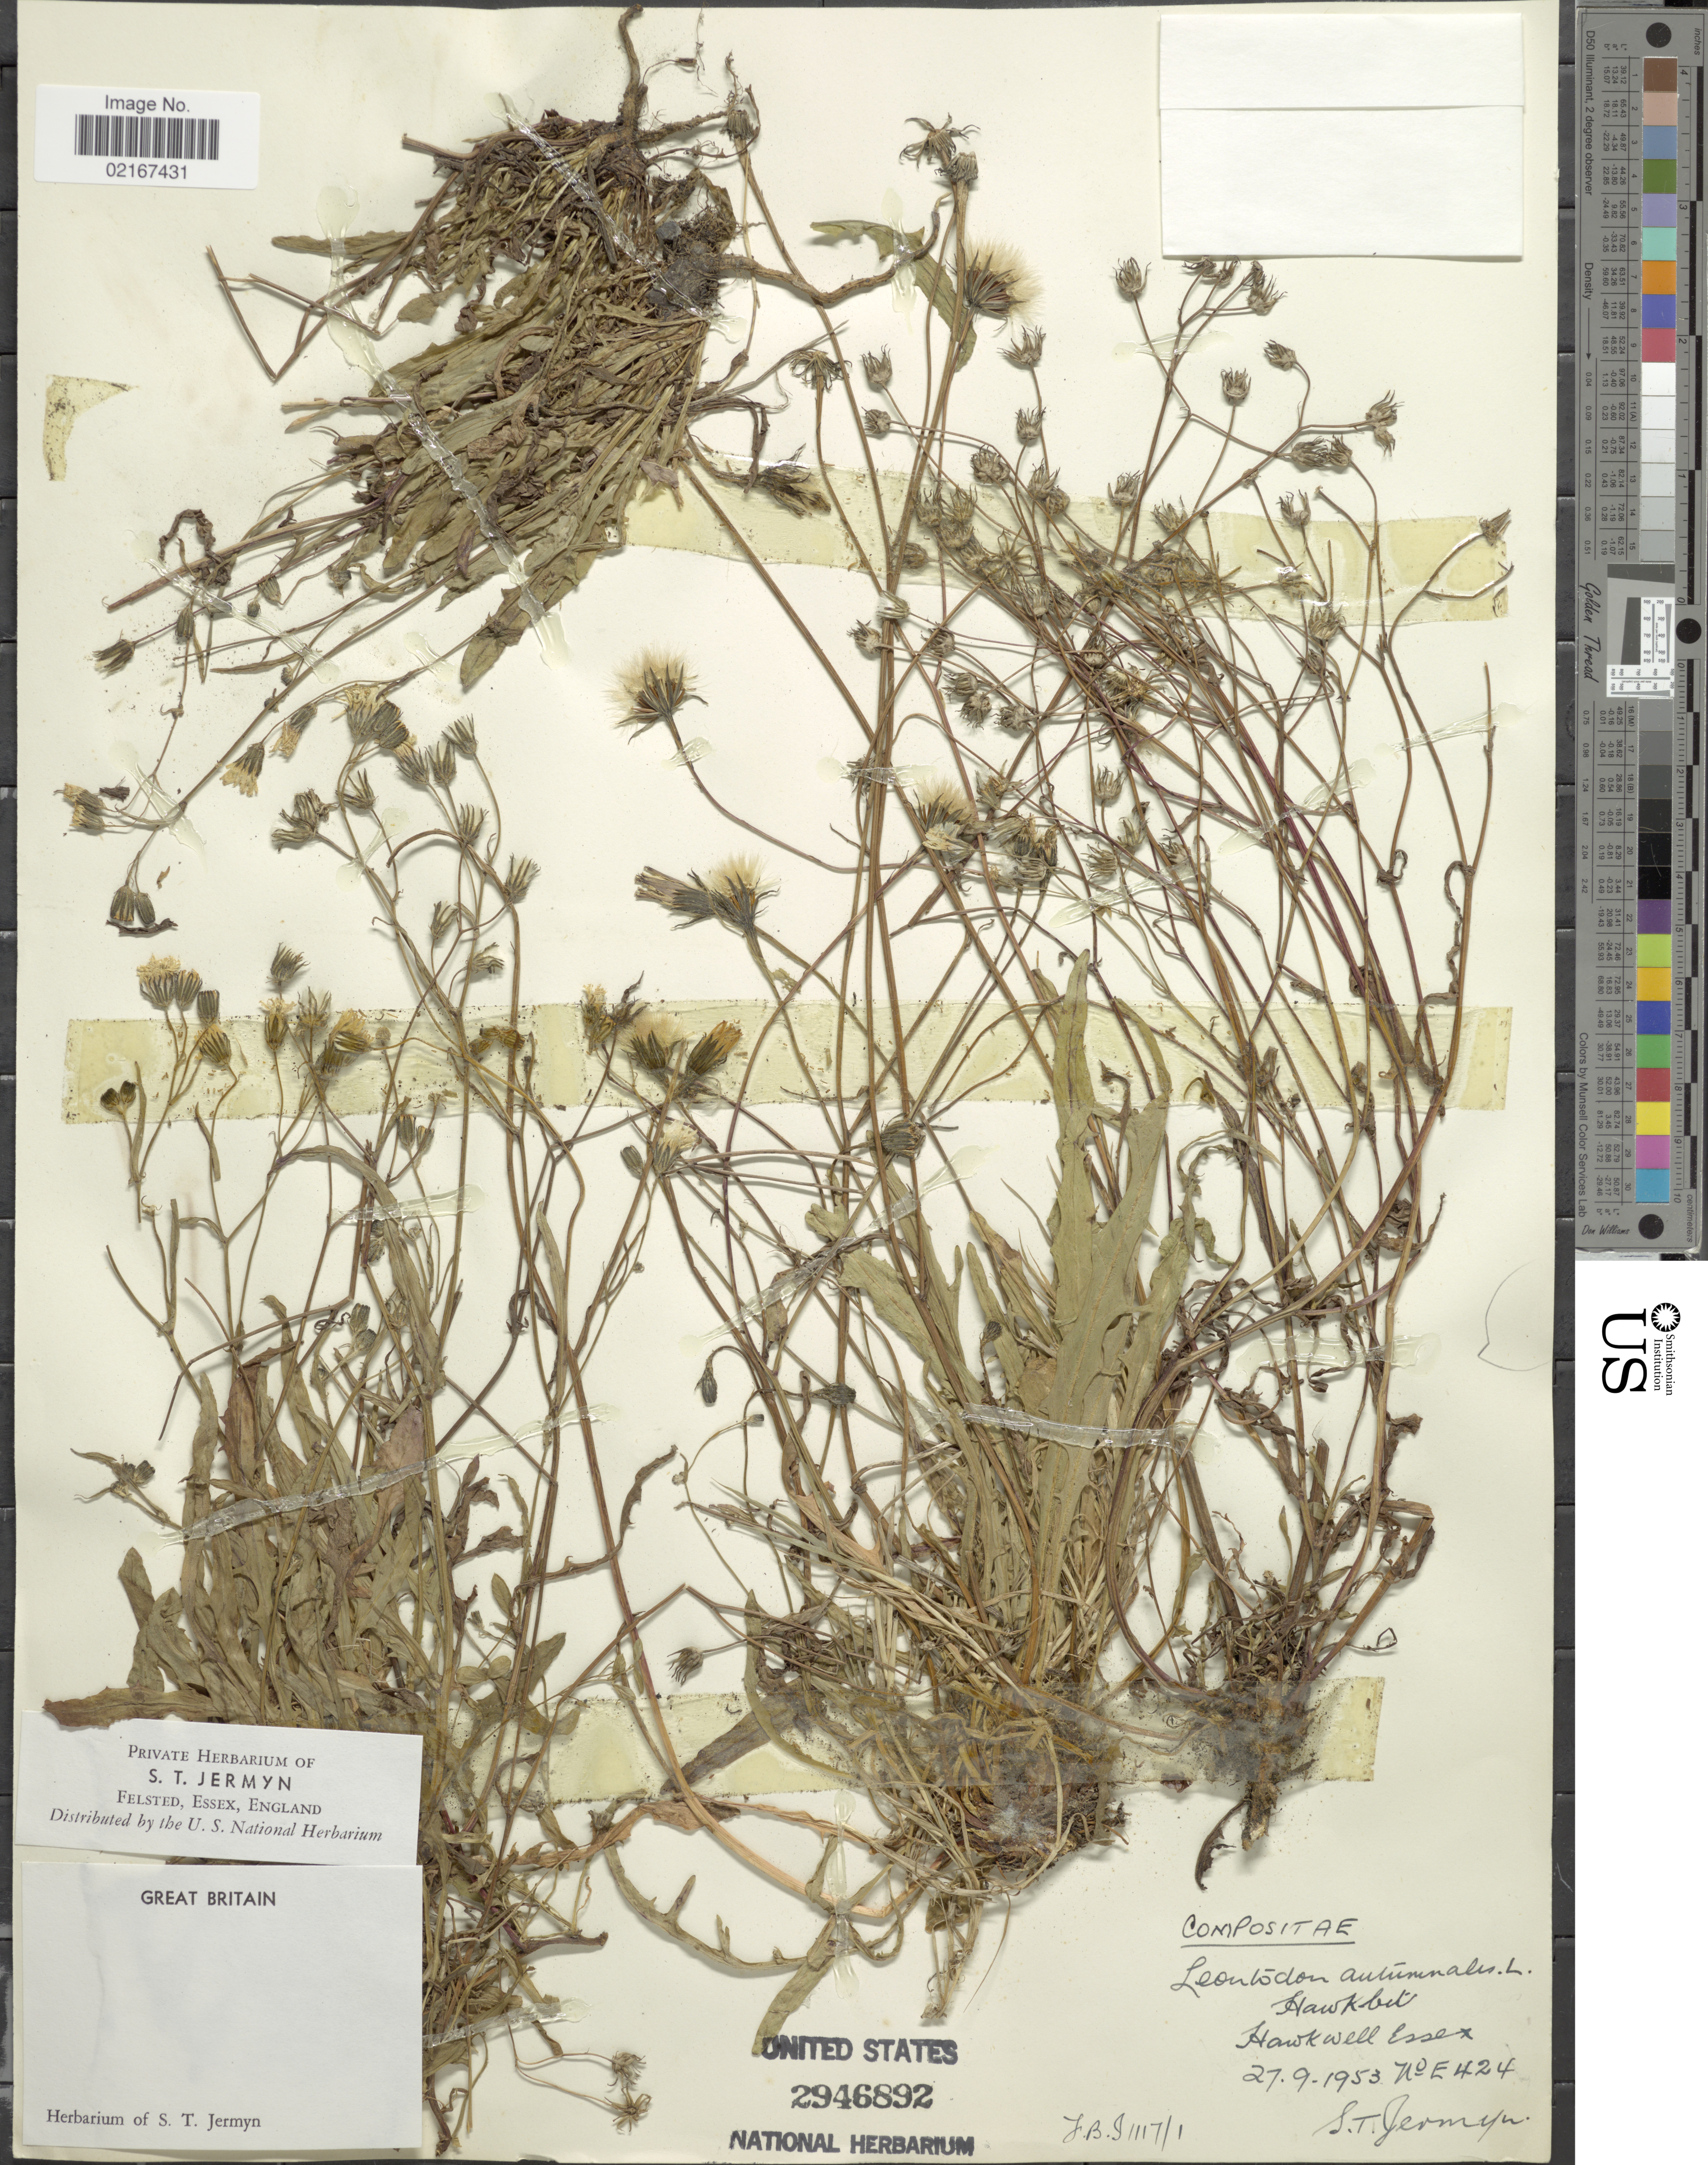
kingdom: Plantae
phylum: Tracheophyta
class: Magnoliopsida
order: Asterales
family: Asteraceae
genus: Scorzoneroides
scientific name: Scorzoneroides autumnalis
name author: (L.) Moench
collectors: S. Jermyn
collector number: E424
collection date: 1953-09-27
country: United Kingdom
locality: Great Brtitain, Hawkwell Essex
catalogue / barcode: US 2946892